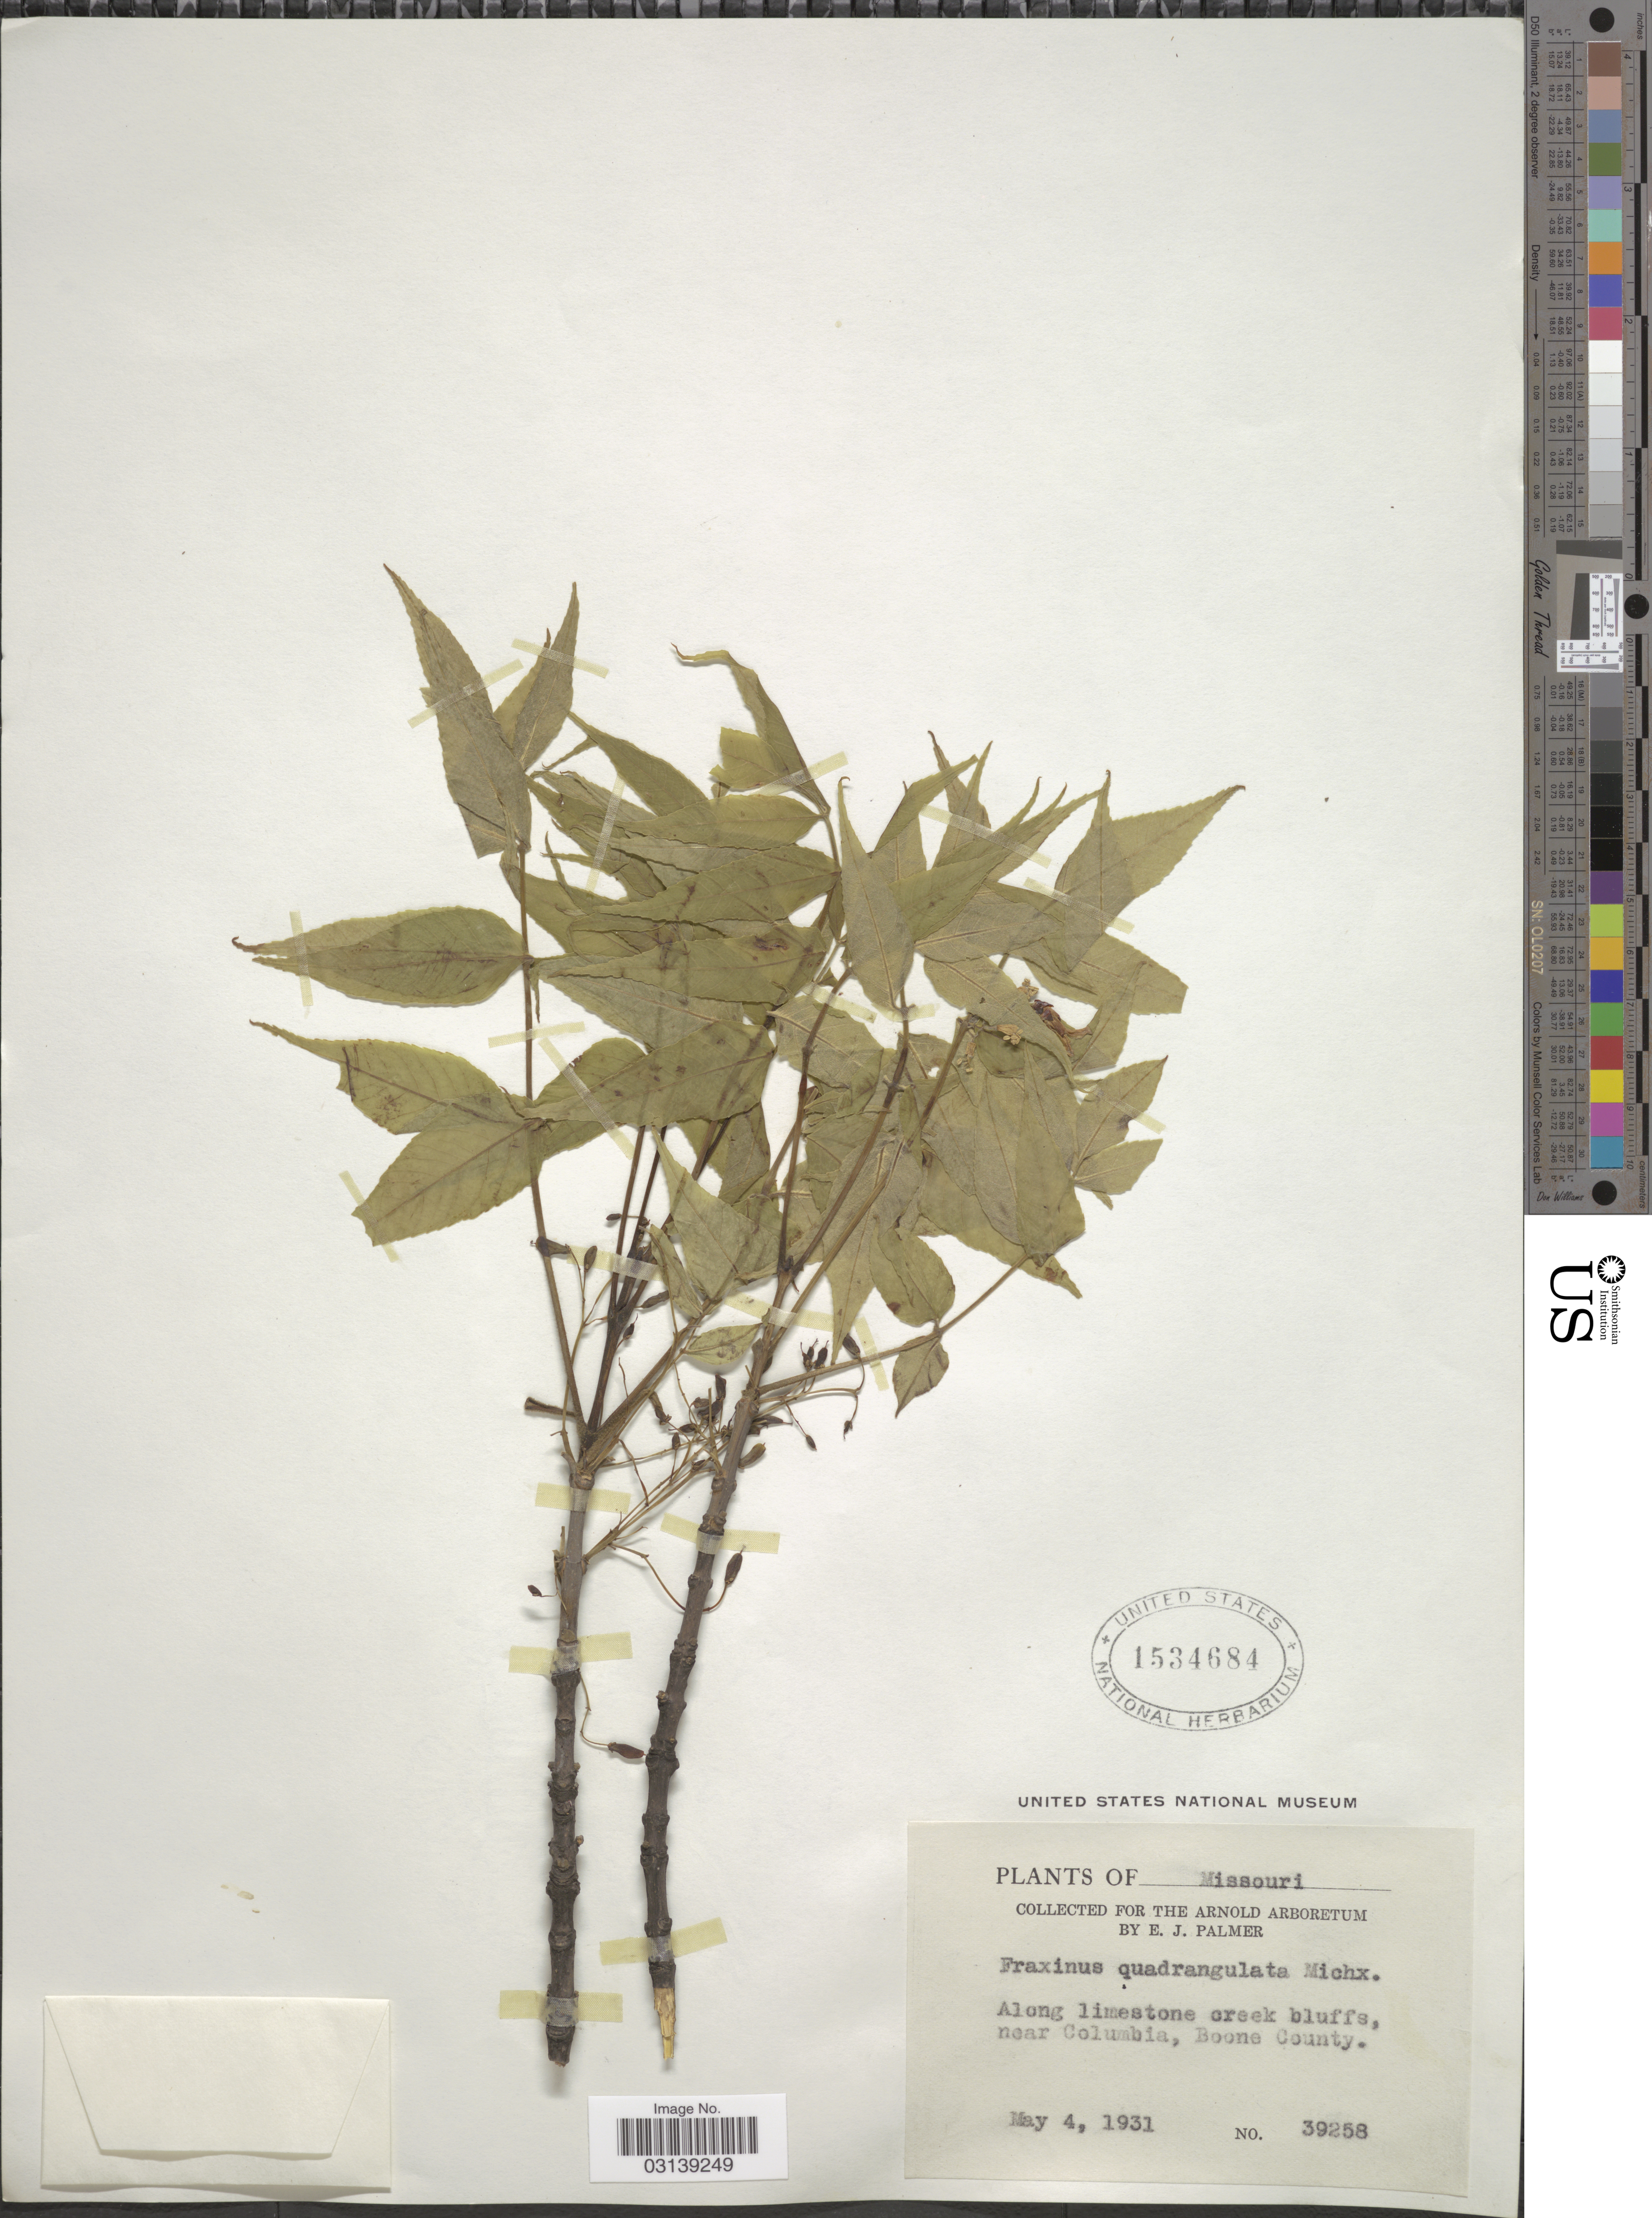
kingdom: Plantae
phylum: Tracheophyta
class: Magnoliopsida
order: Lamiales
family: Oleaceae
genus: Fraxinus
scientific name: Fraxinus quadrangulata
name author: Michx.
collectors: E. J. Palmer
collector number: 39258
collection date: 1931-05-04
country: United States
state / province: Missouri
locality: Along limestone creek bluffs, near Columbia, Boone County.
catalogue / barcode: US 1534684